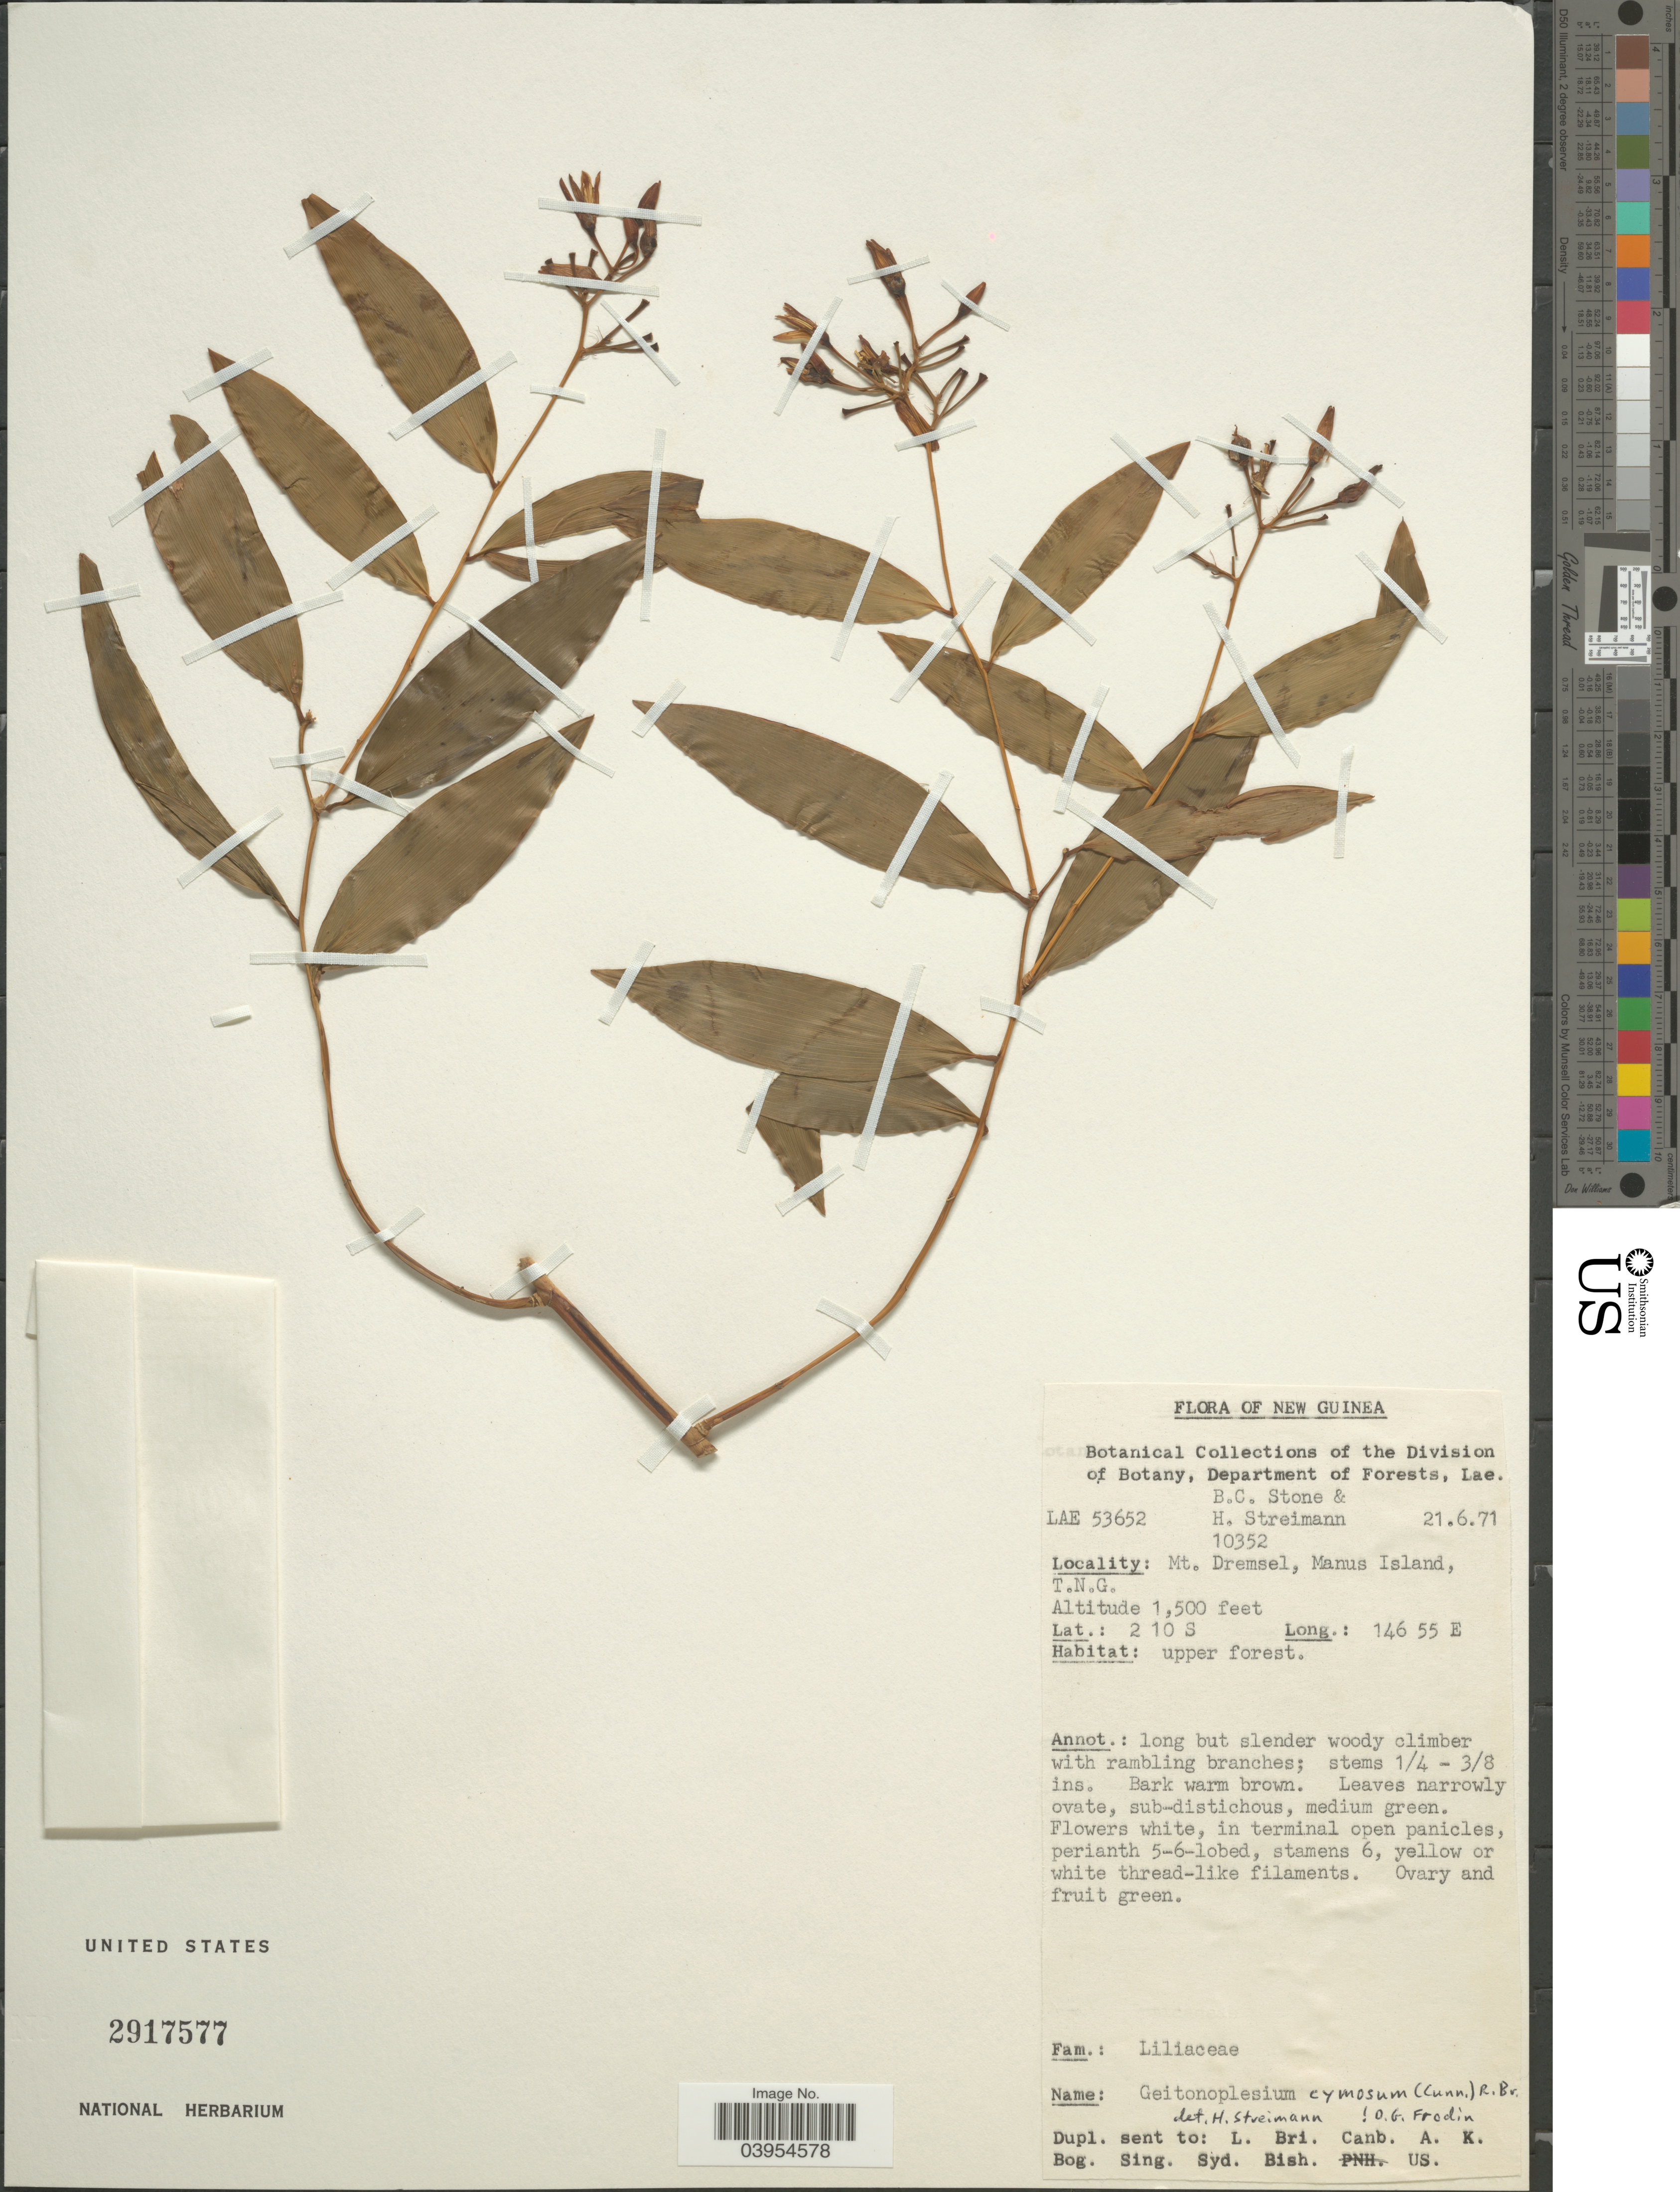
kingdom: Plantae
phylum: Tracheophyta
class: Liliopsida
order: Asparagales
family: Asphodelaceae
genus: Geitonoplesium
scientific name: Geitonoplesium cymosum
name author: (R. Br.) A. Cunn. ex Hook.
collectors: B. C. Stone & H. Streimann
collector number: LAE 53652/10352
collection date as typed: Transcribed d/m/y: 21/6/71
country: Papua New Guinea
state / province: Manus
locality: New Guinea. Mt. Dremsel, Manus Island, T.N.G.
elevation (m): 457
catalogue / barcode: US 2917577